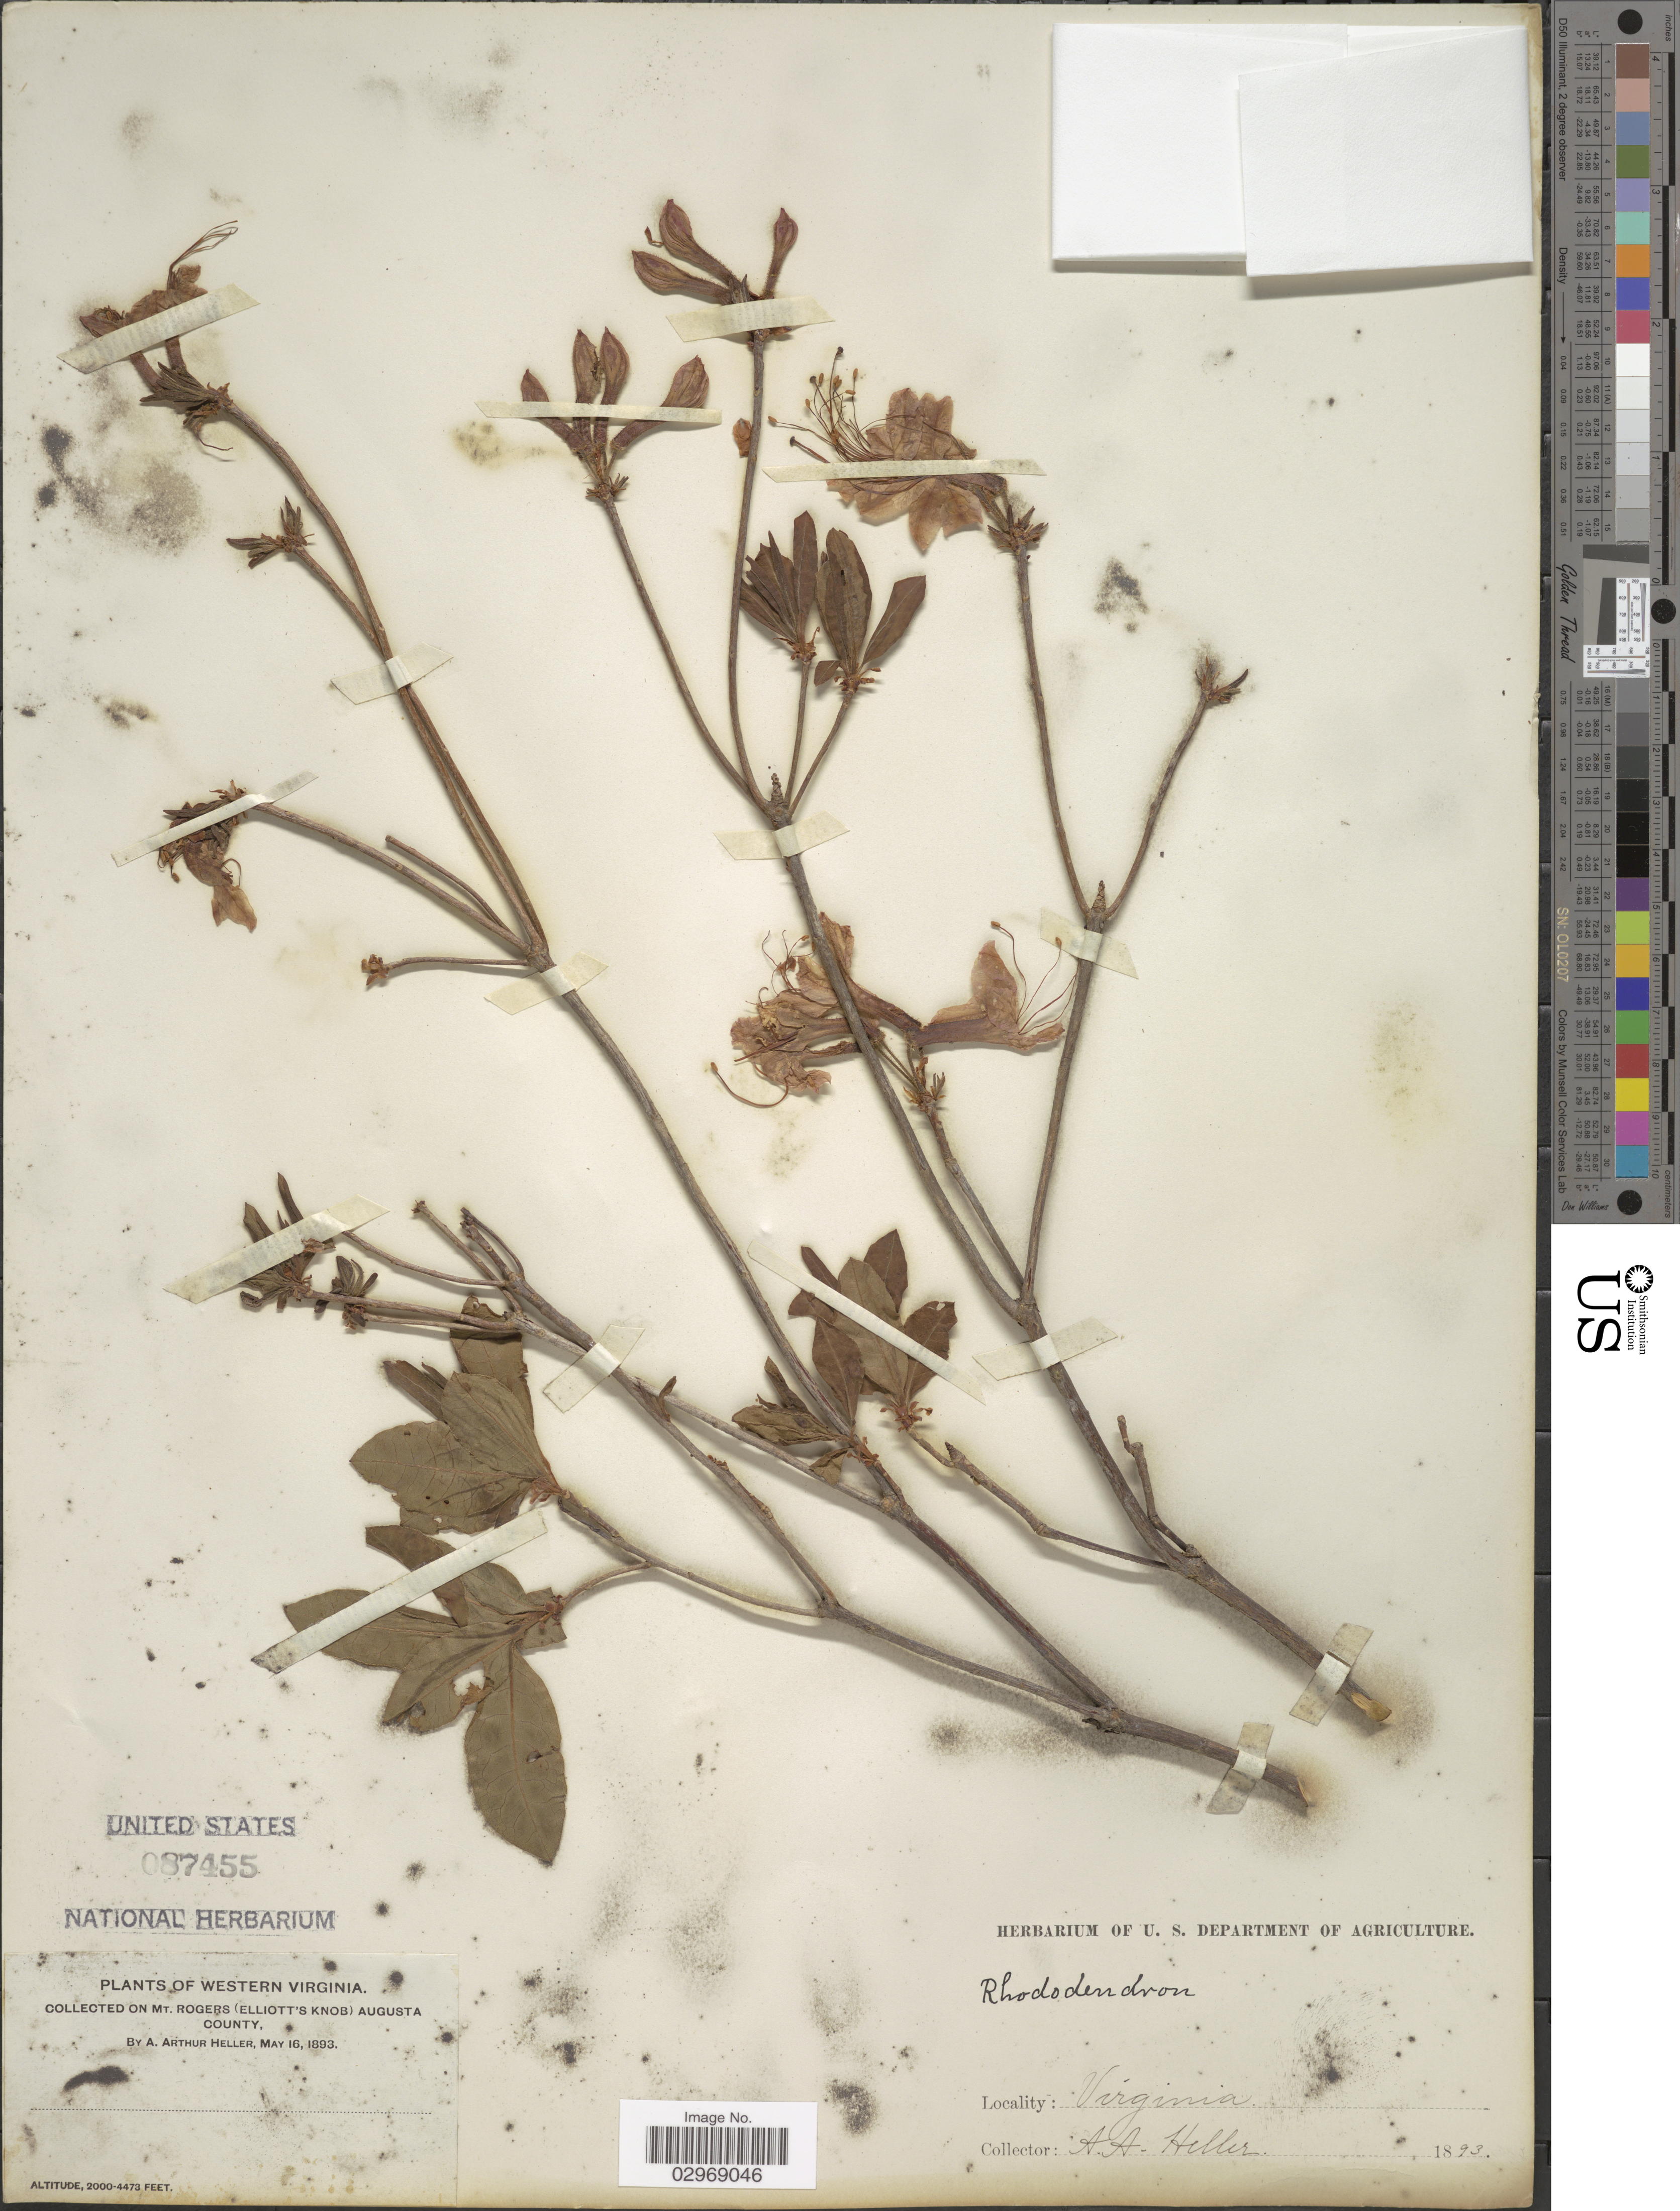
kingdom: Plantae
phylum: Tracheophyta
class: Magnoliopsida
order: Ericales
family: Ericaceae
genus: Rhododendron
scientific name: Rhododendron nudiflorum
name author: Torr.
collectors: A. A. Heller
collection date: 1893-05-16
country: United States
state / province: Virginia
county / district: Augusta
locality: Western Virginia. On Mt. Rogers (Elliott's Knob) Augusta County.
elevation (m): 610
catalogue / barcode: US 87455